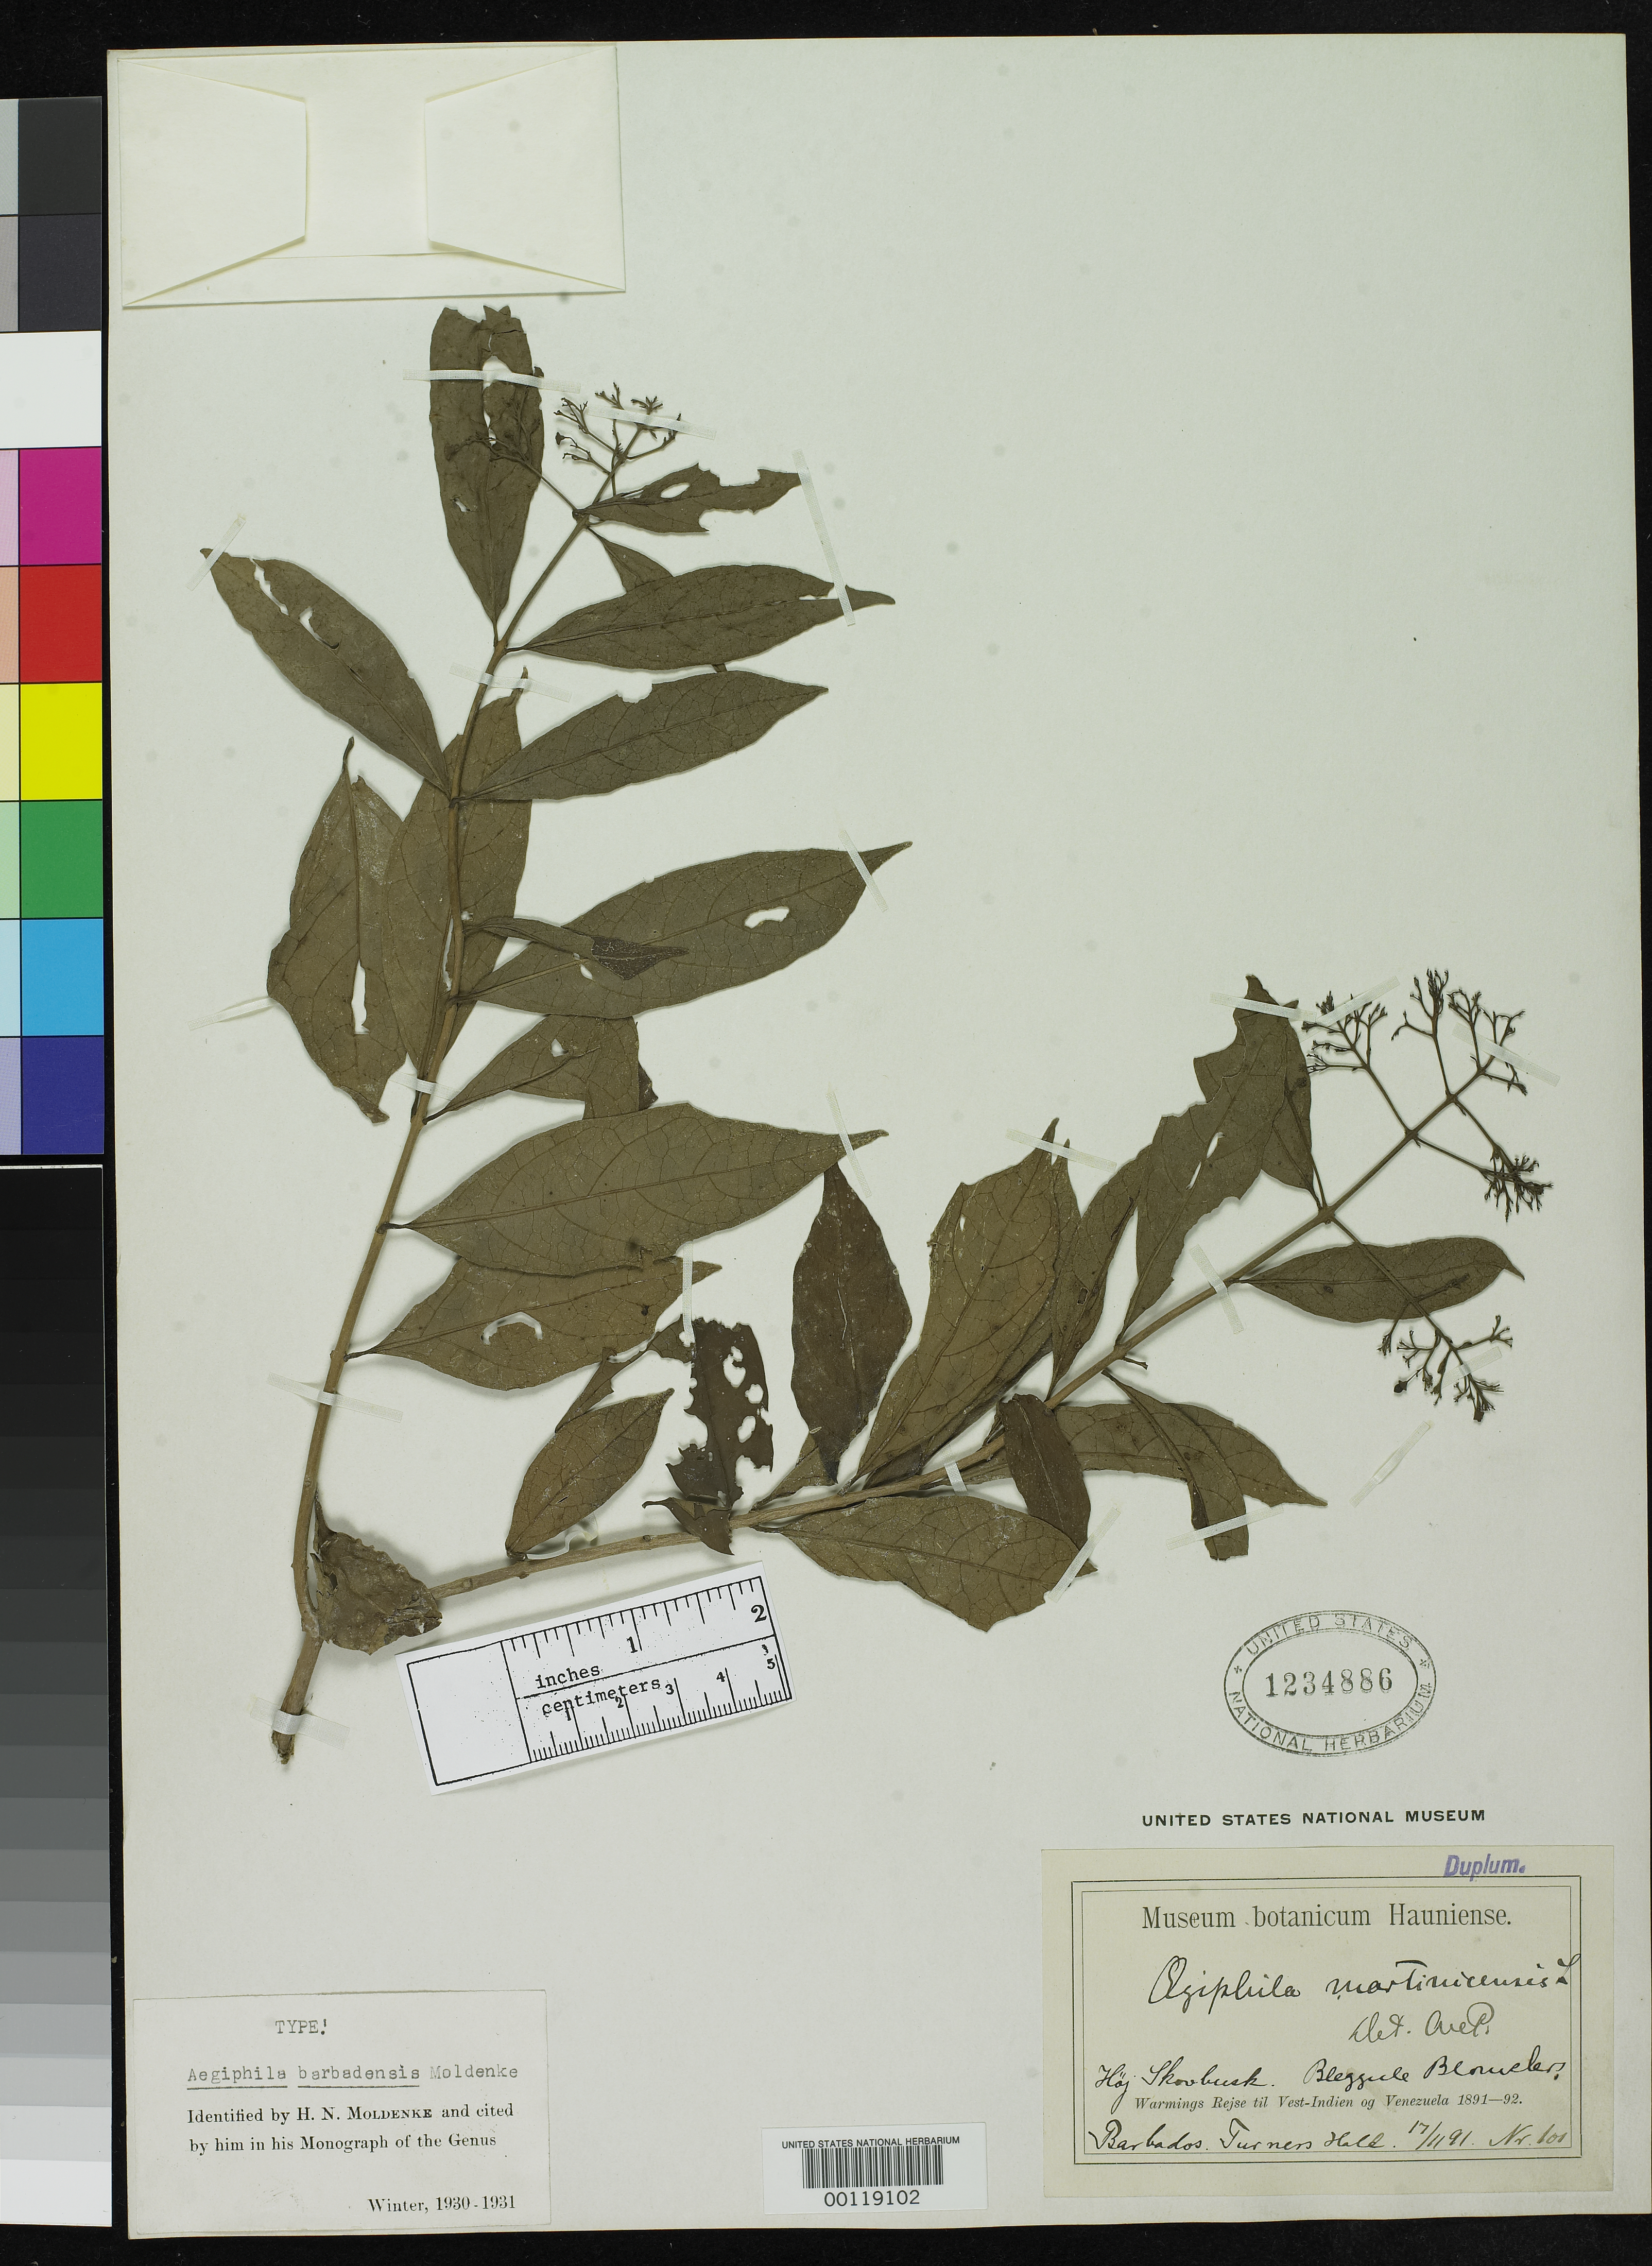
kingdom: Plantae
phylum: Tracheophyta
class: Magnoliopsida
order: Lamiales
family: Lamiaceae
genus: Aegiphila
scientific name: Aegiphila barbadensis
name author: Moldenke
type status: Holotype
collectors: E. Warming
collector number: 100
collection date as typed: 17 Nov 1891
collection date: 1891-11-17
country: Barbados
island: Windward Is.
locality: Turner's Hill.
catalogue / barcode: US 1234886